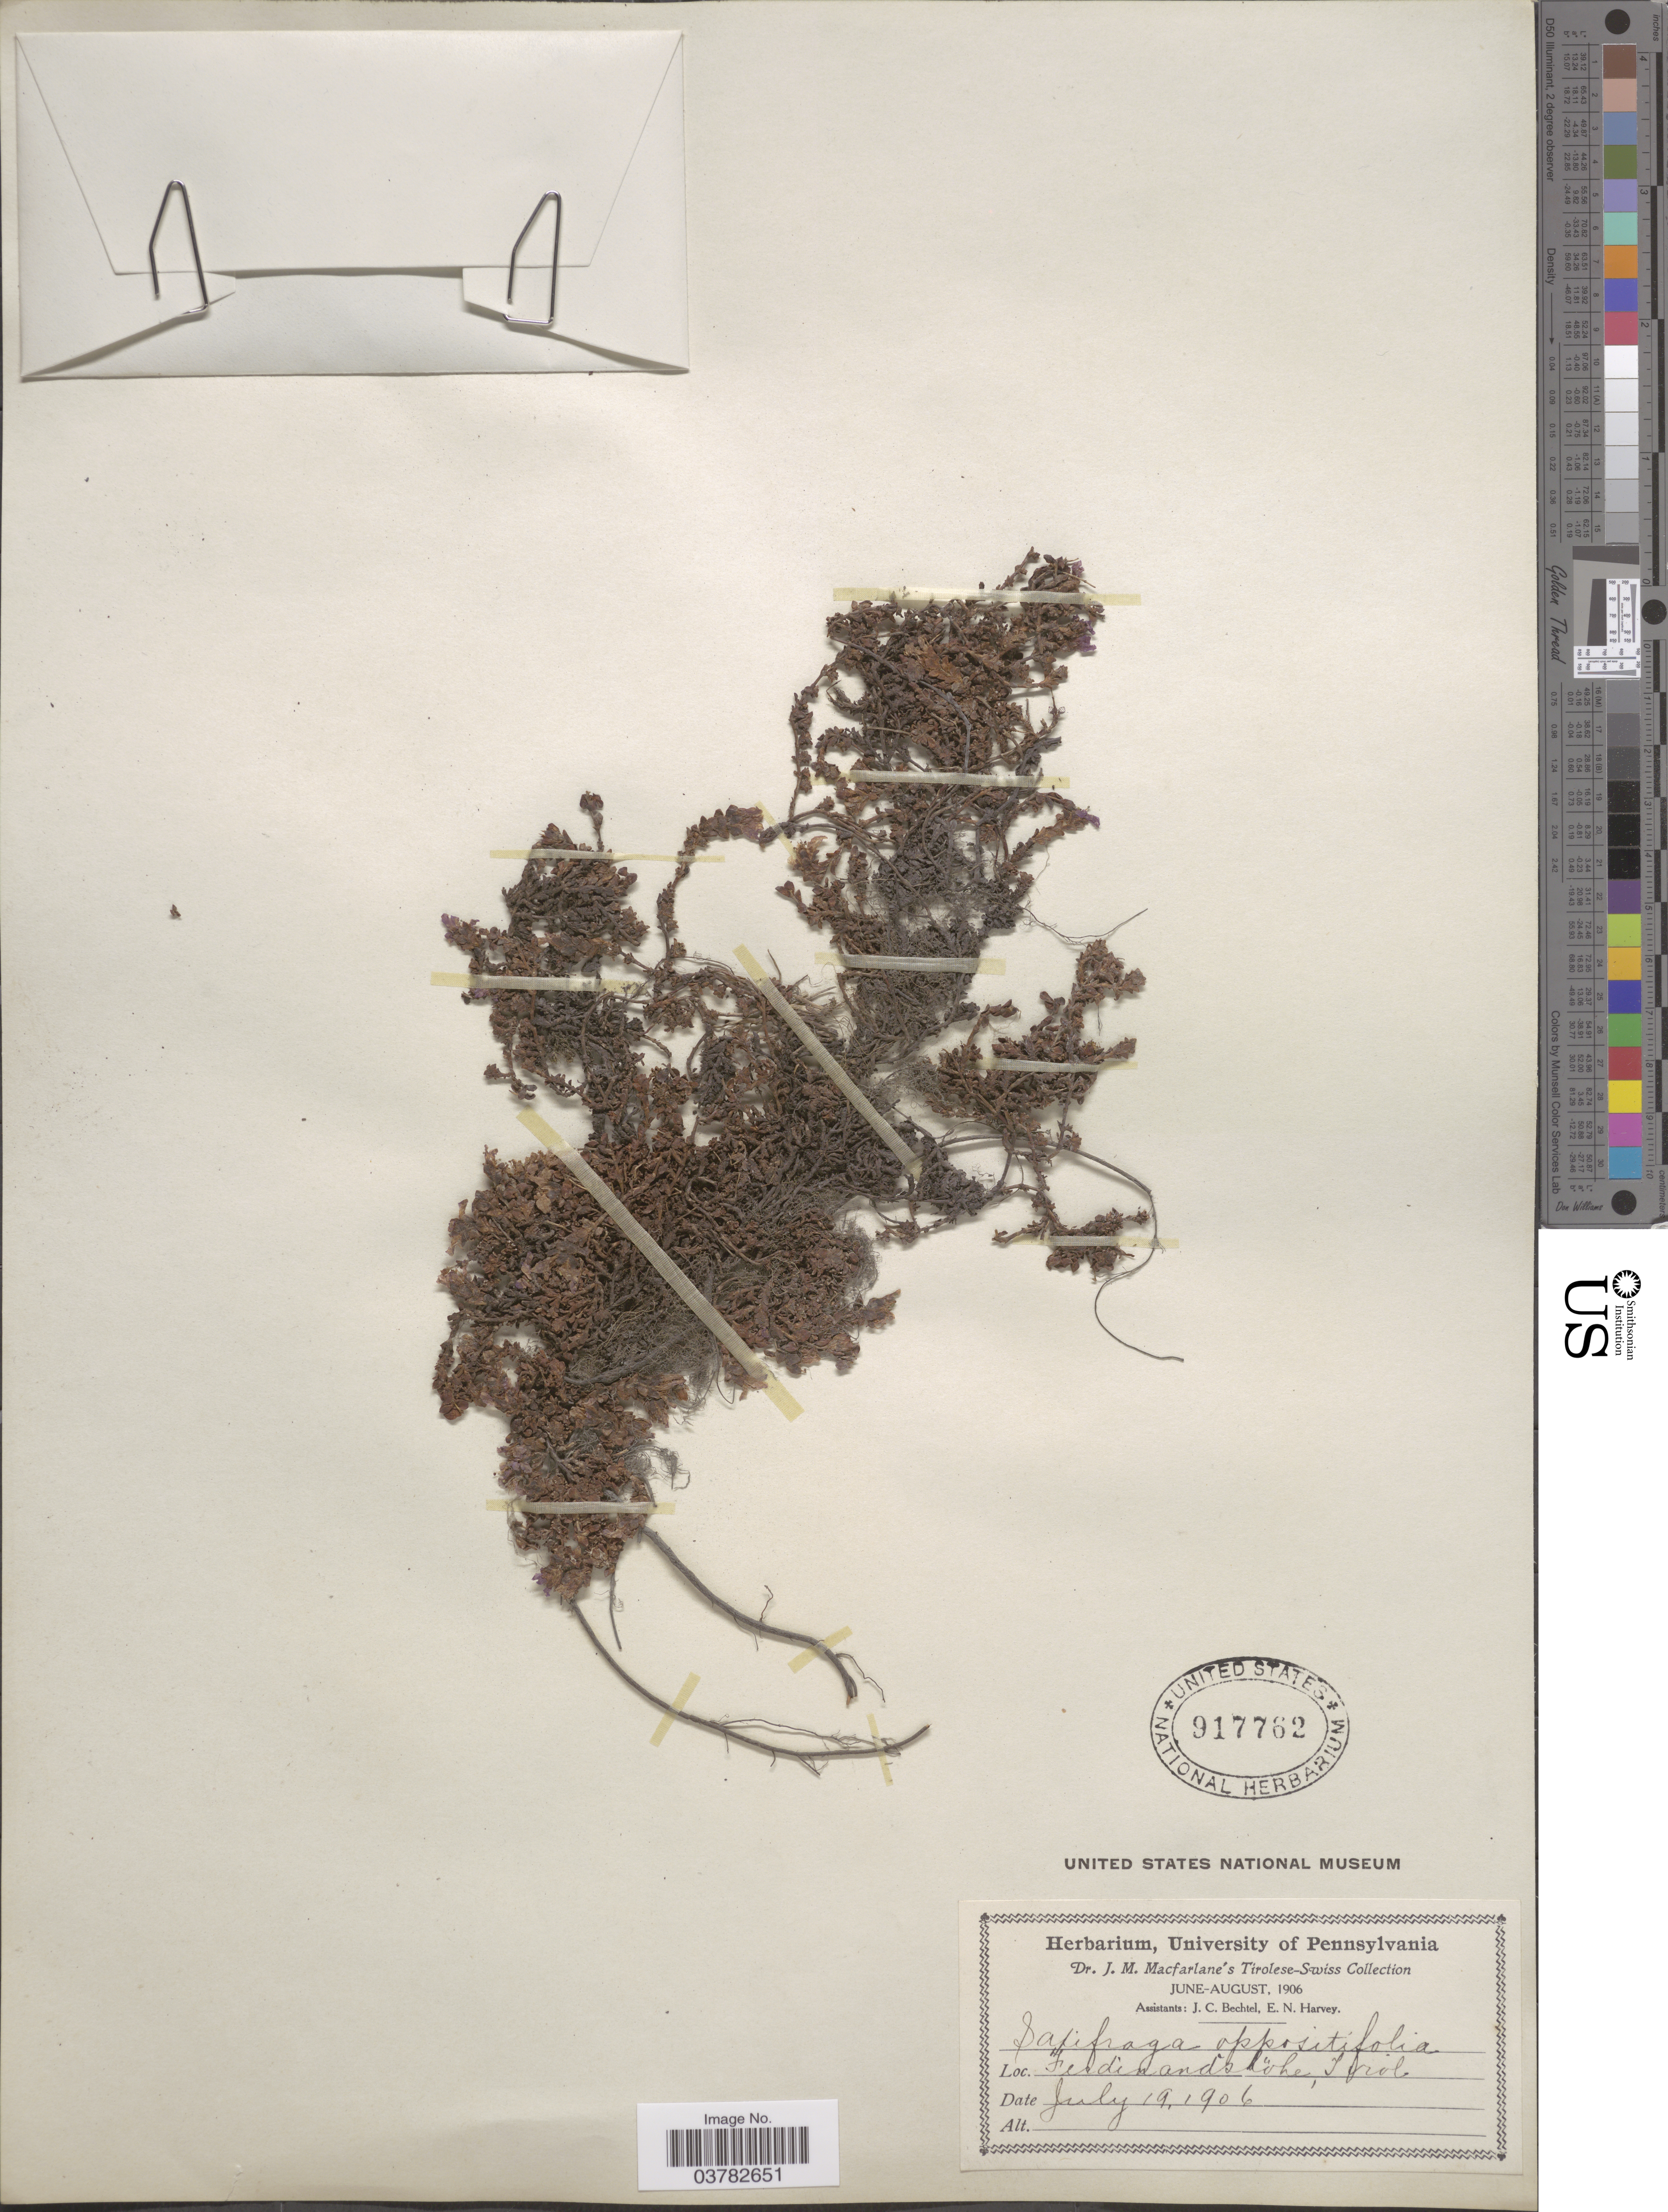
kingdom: Plantae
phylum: Tracheophyta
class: Magnoliopsida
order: Saxifragales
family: Saxifragaceae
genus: Saxifraga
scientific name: Saxifraga oppositifolia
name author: L.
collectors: J. Macfarlane, J. Bechtel & E. Harvey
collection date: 1906-07-19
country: Austria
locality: Ferdinandshöhe, Tirol.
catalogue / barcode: US 917762